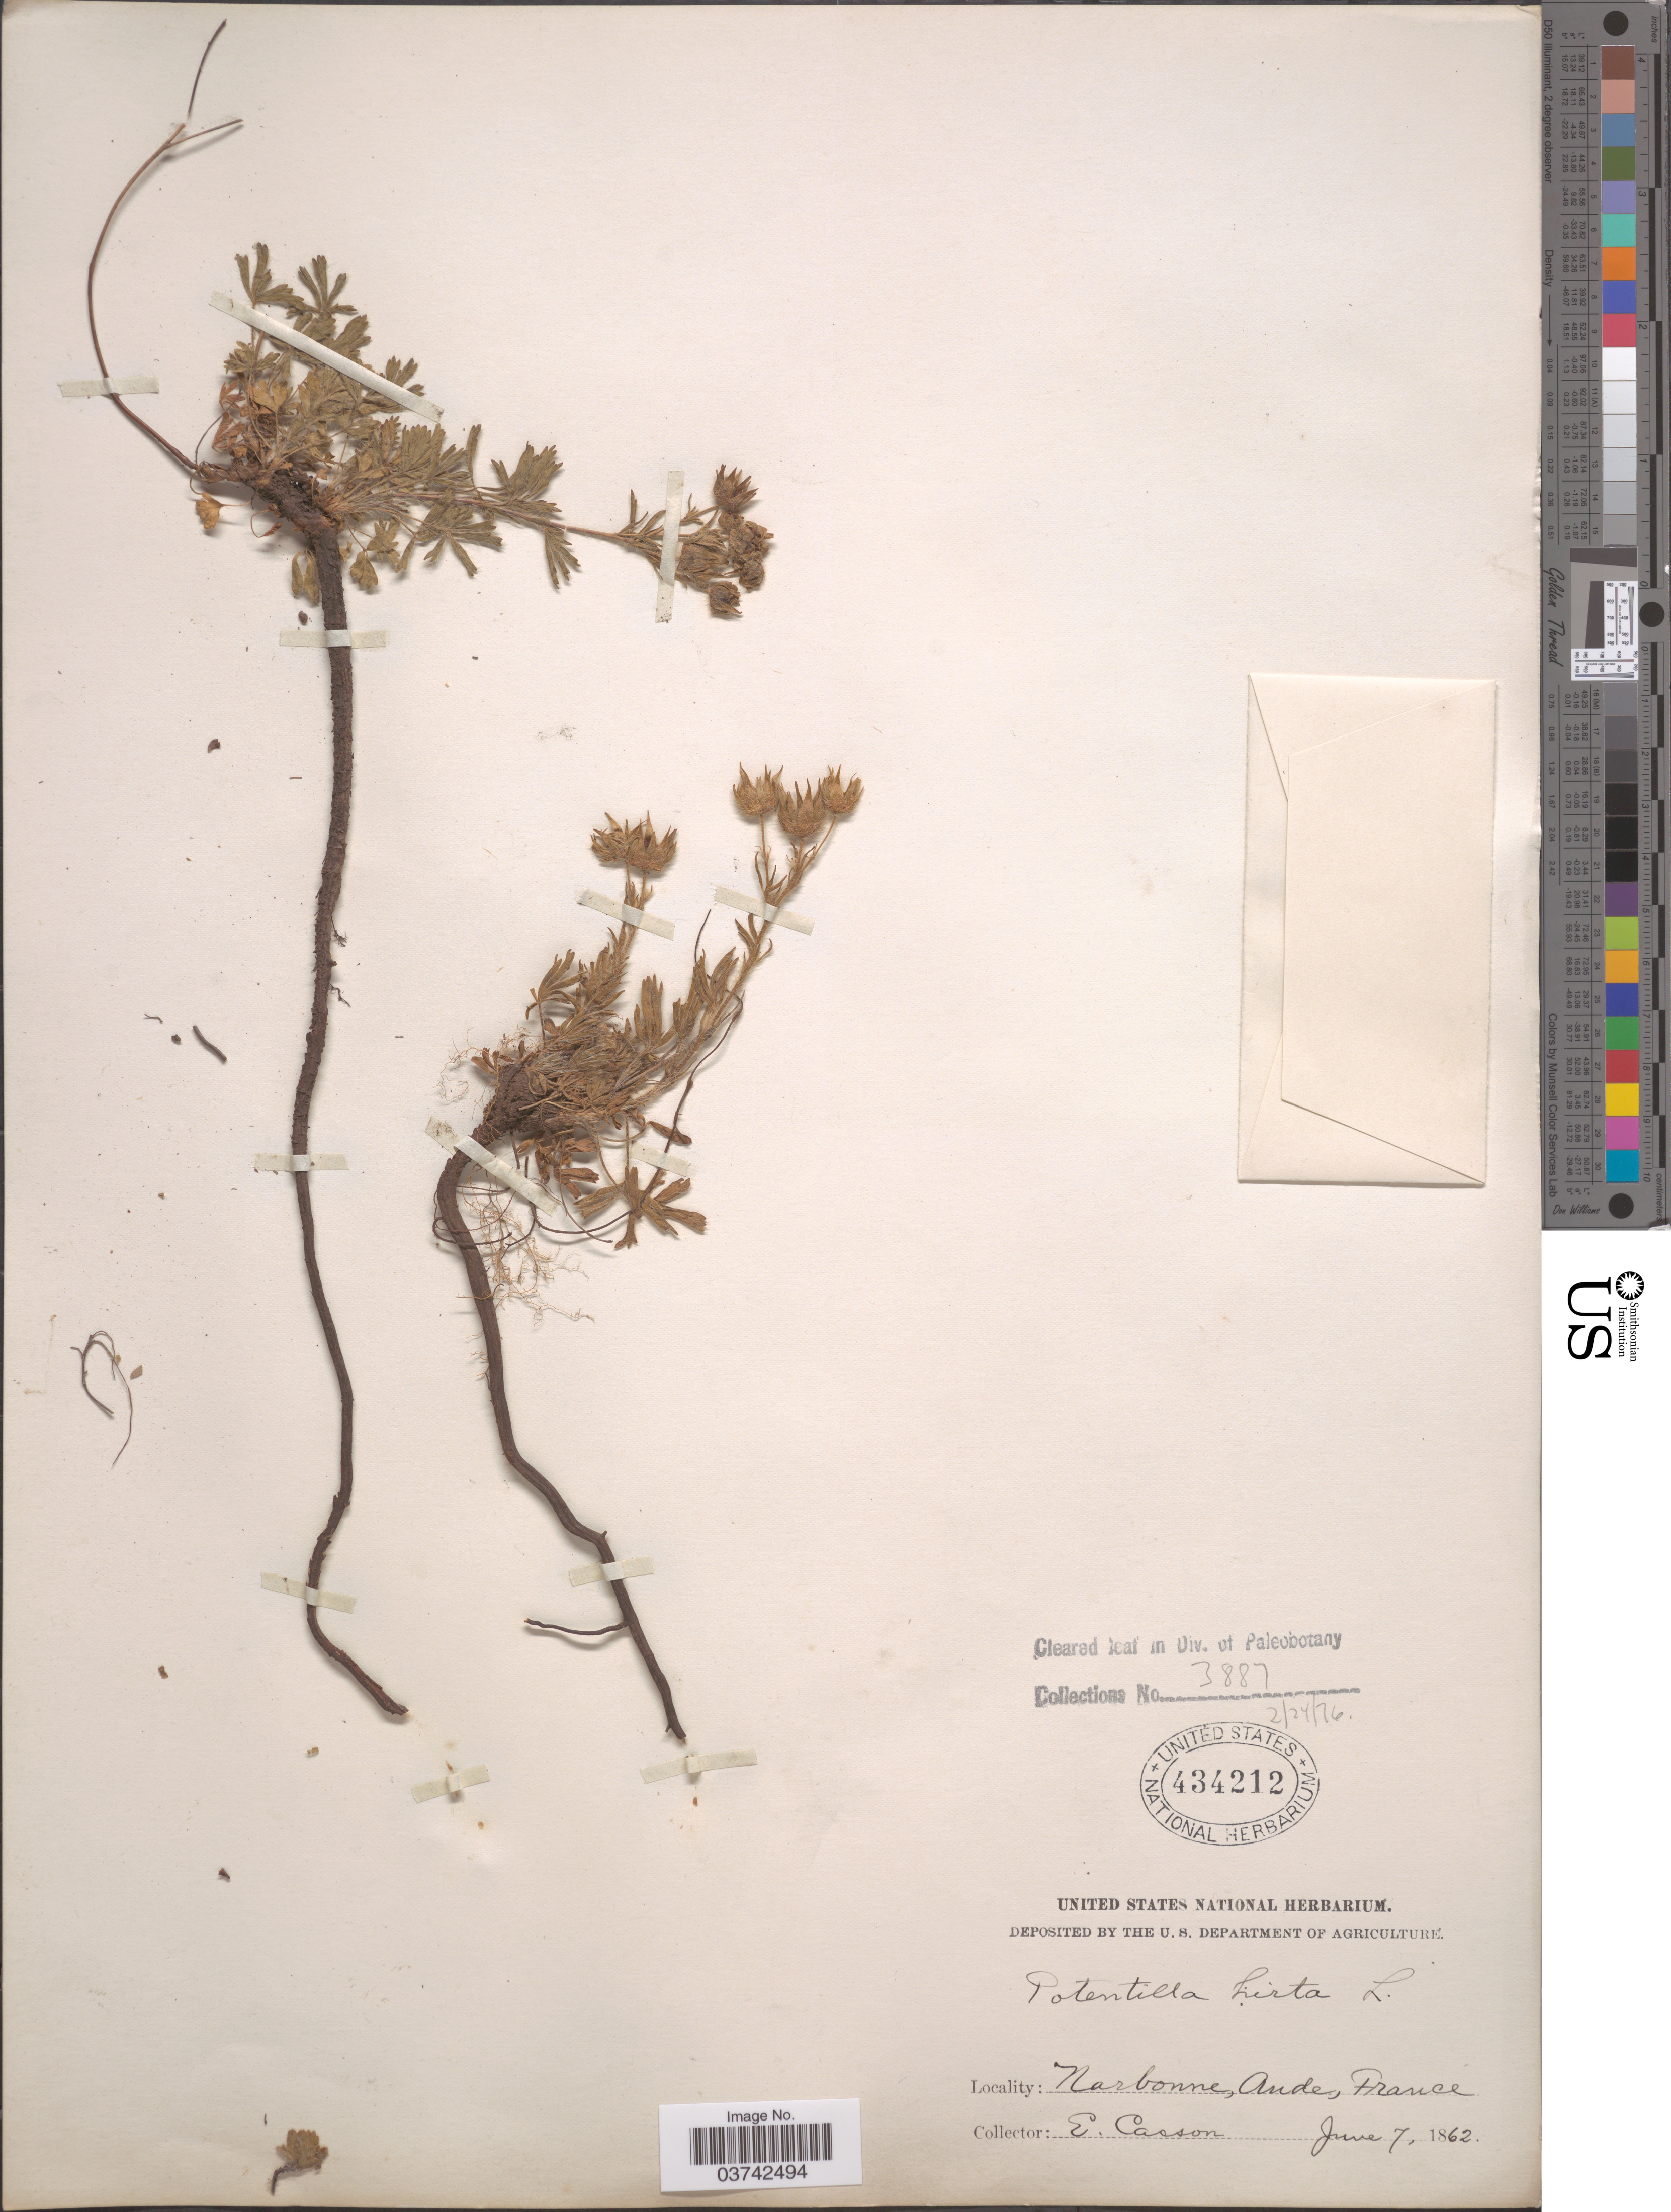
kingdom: Plantae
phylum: Tracheophyta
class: Magnoliopsida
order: Rosales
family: Rosaceae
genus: Potentilla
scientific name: Potentilla hirta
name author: L.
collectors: Casson, E.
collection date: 1862-06-07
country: France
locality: Narbonne, Ande.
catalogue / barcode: US 434212